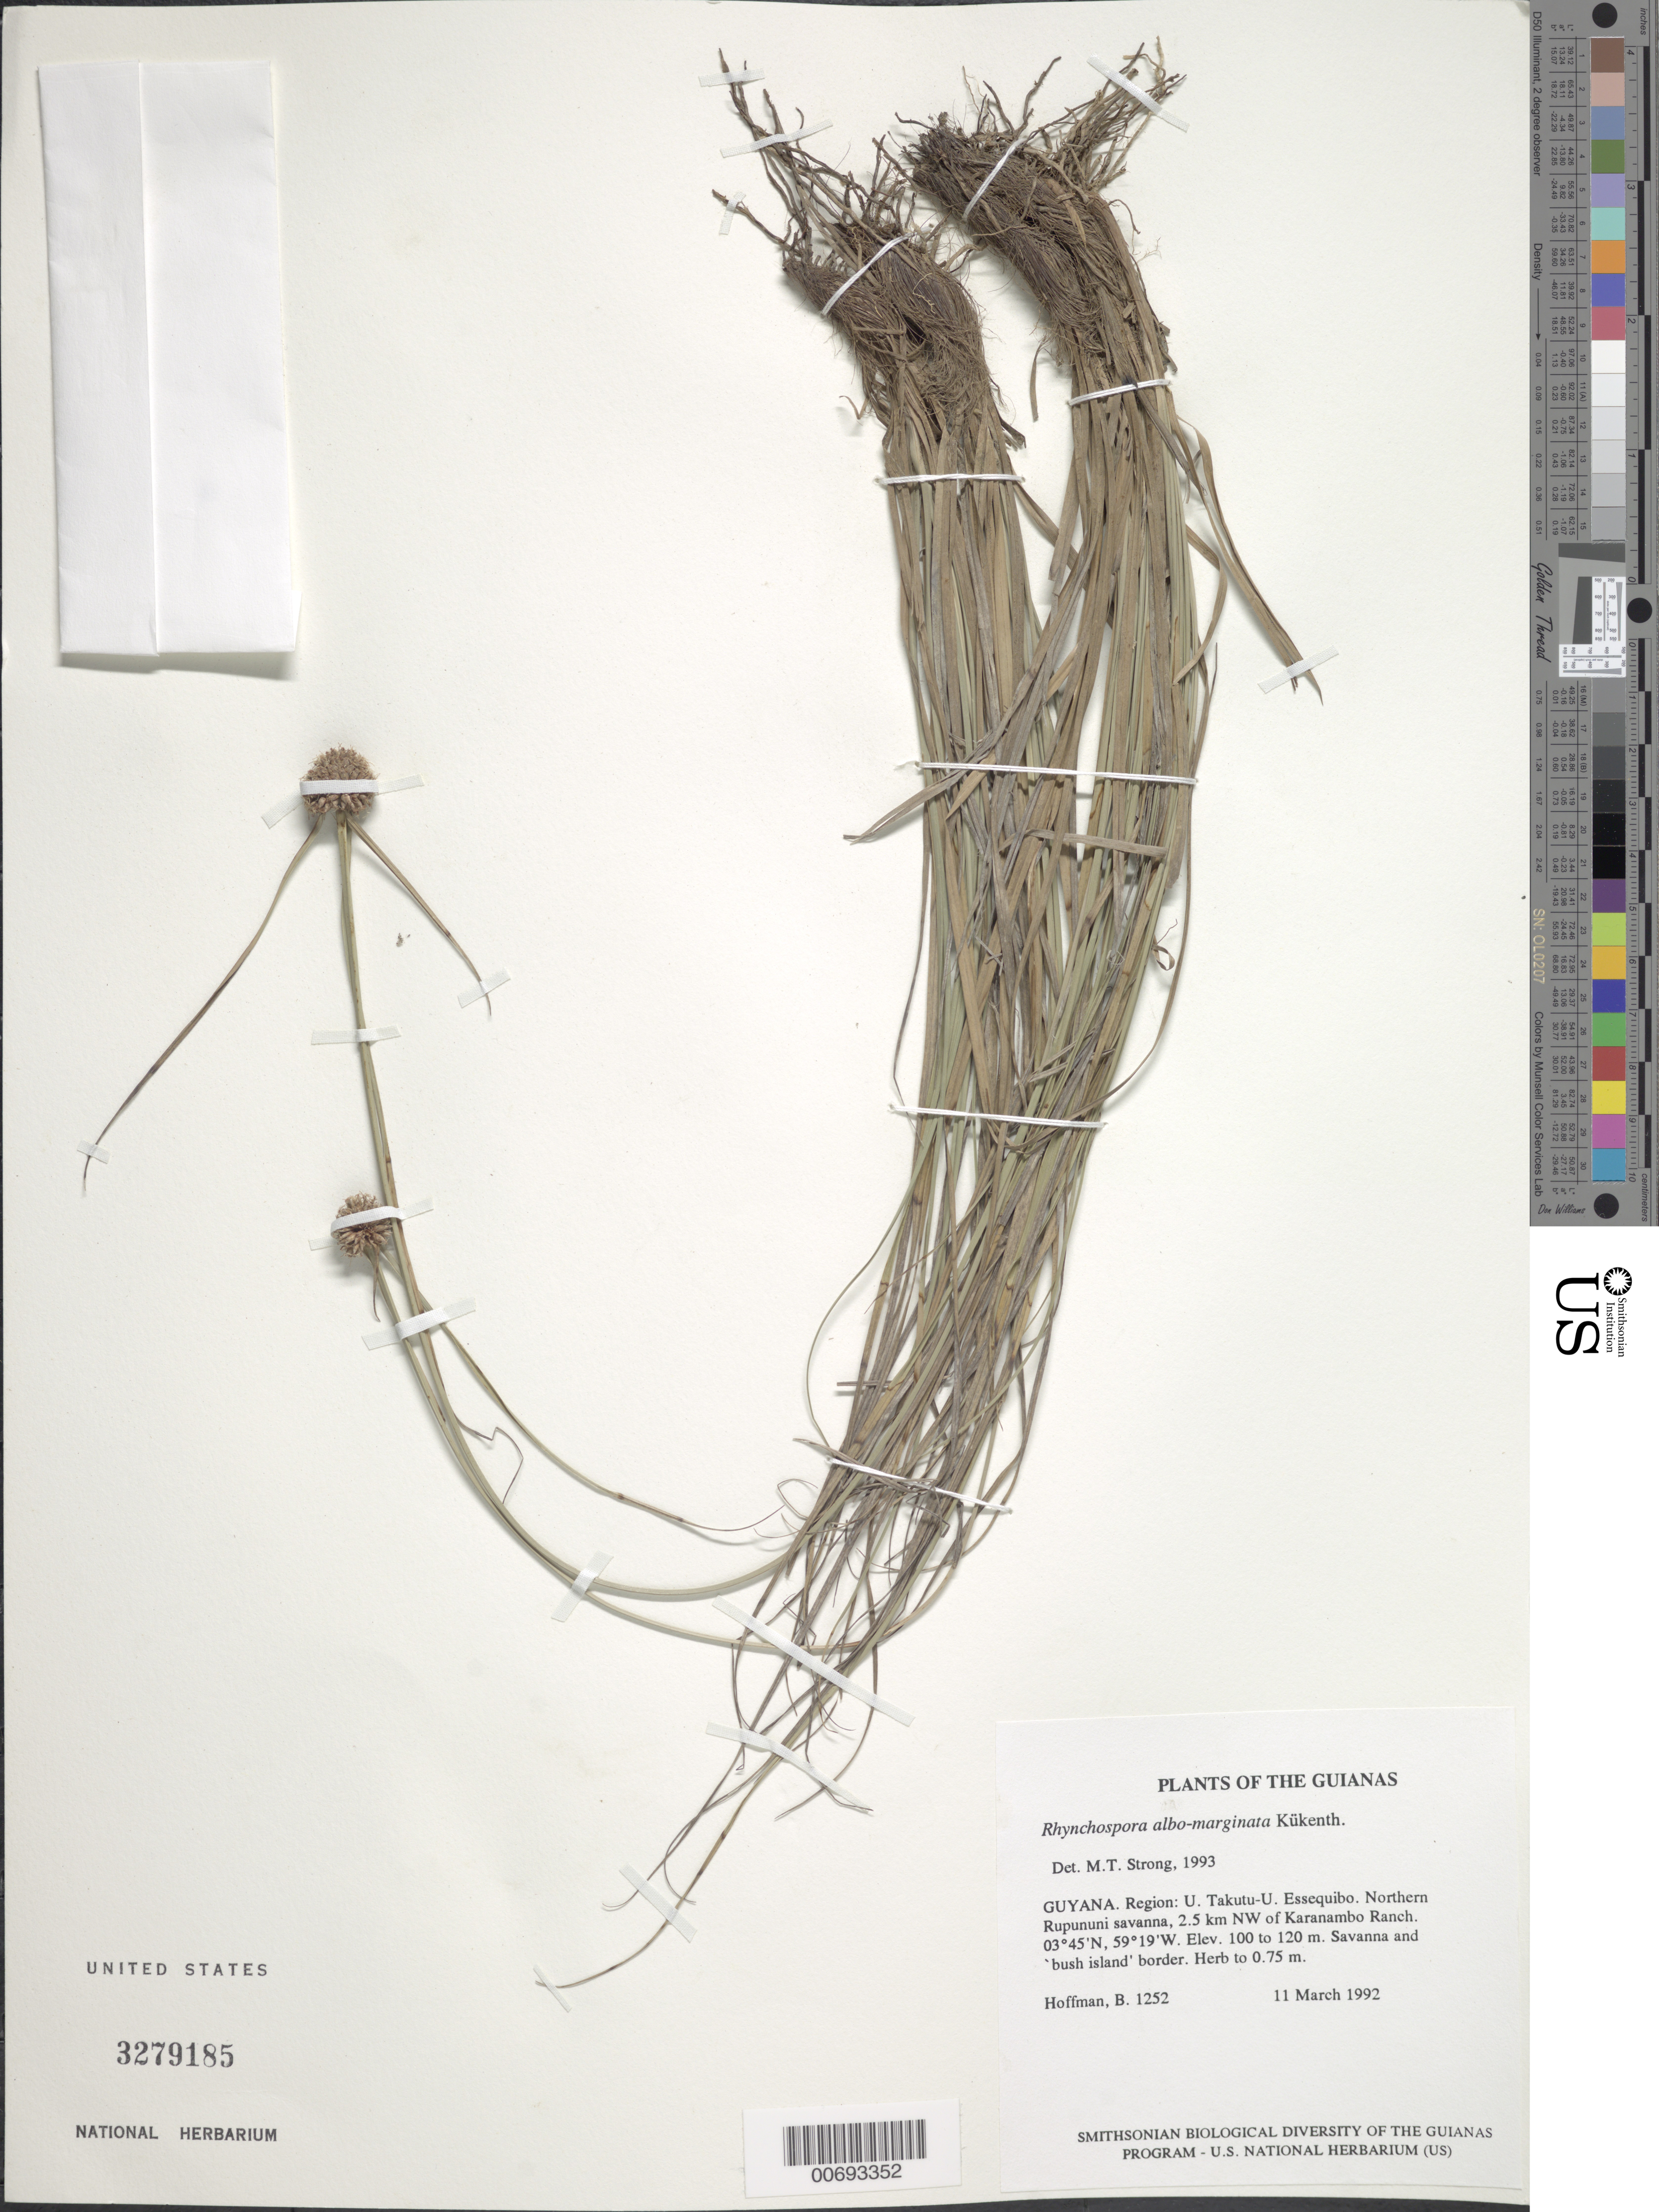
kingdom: Plantae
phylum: Tracheophyta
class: Liliopsida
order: Poales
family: Cyperaceae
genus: Rhynchospora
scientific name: Rhynchospora albomarginata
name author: Kük.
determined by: Strong, M. T., (US), Smithsonian Institution - National Museum of Natural History (UNITED STATES)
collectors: B. Hoffman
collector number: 1252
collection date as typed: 11 March 1992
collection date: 1992-03-11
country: Guyana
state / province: U. Takutu-U. Essequibo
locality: Northern Rupununi savanna, 2.5 km NW of Karanambo Ranch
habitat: Savanna and "bush island" border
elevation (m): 100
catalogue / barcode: US 3279185